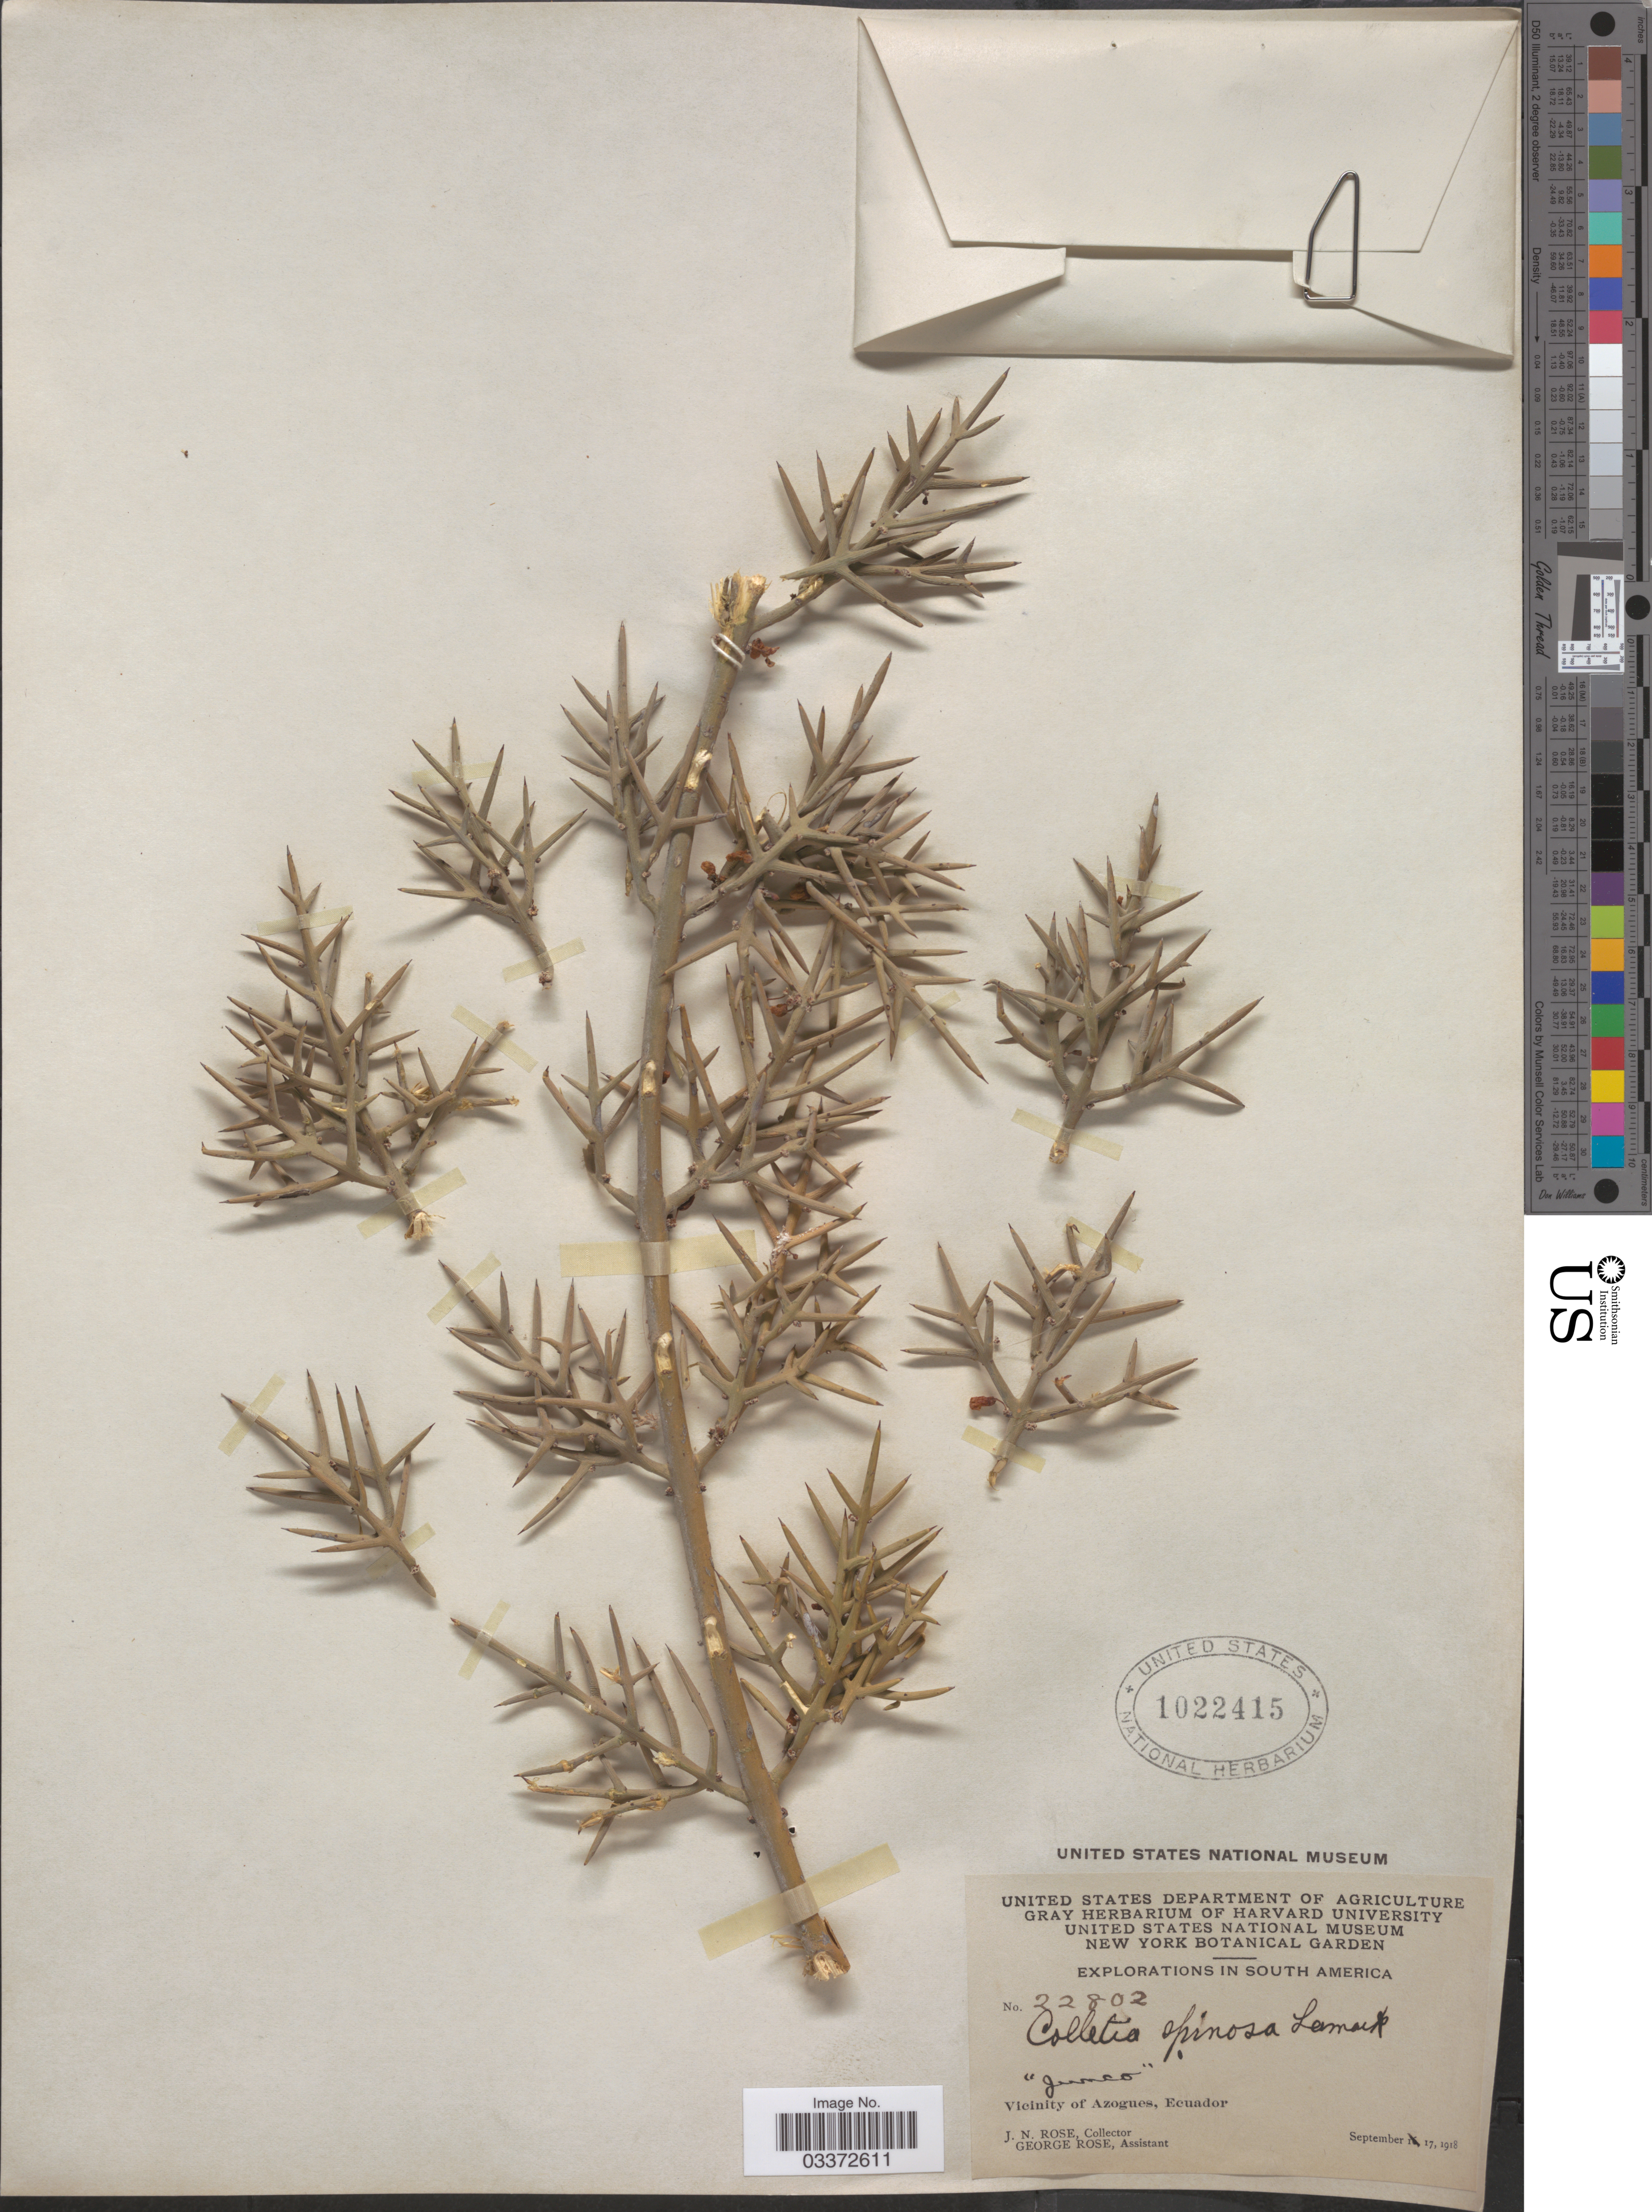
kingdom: Plantae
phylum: Tracheophyta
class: Magnoliopsida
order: Rosales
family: Rhamnaceae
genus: Colletia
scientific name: Colletia spinosa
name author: Lam.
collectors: J. N. Rose & G. Rose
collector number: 22802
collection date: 1918-09-17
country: Ecuador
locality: Vicinity of Azogues.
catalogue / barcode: US 1022415